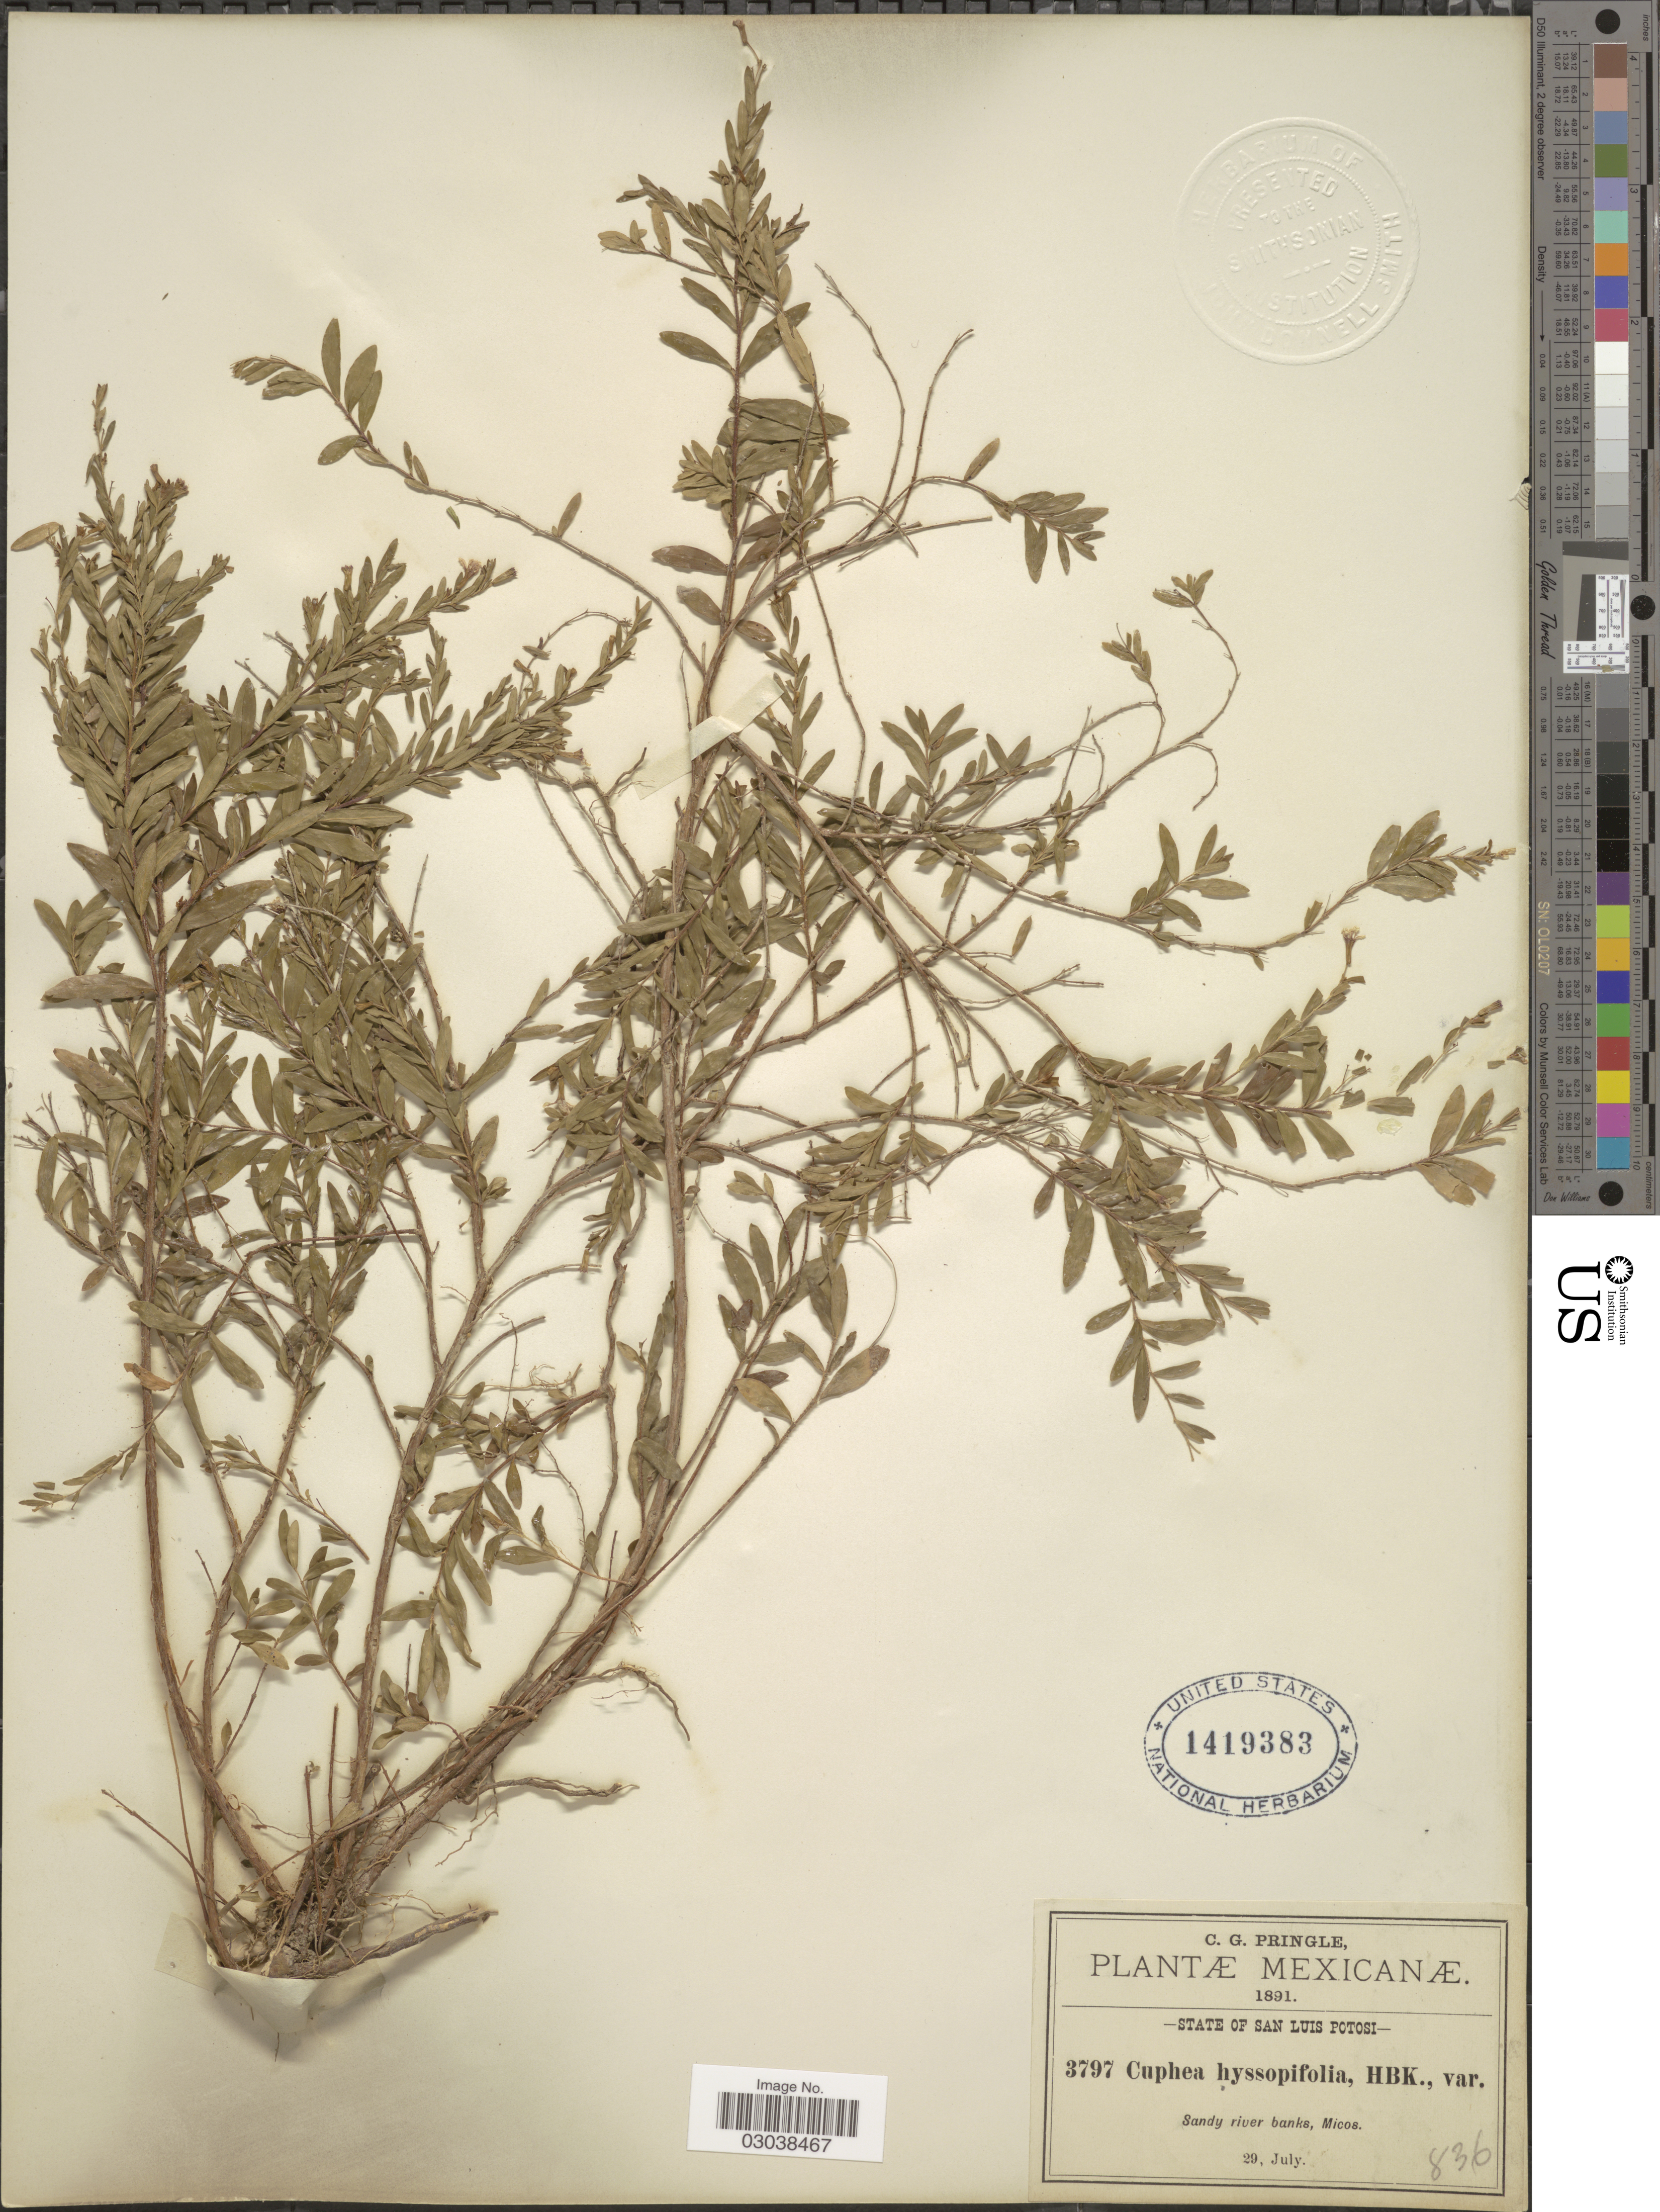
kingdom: Plantae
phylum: Tracheophyta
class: Magnoliopsida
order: Myrtales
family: Lythraceae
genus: Cuphea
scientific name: Cuphea hyssopifolia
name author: Kunth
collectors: C. G. Pringle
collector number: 3797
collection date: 1891-07-29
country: Mexico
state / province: San Luis Potosí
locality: Sandy river banks, Micos.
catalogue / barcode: US 1419383